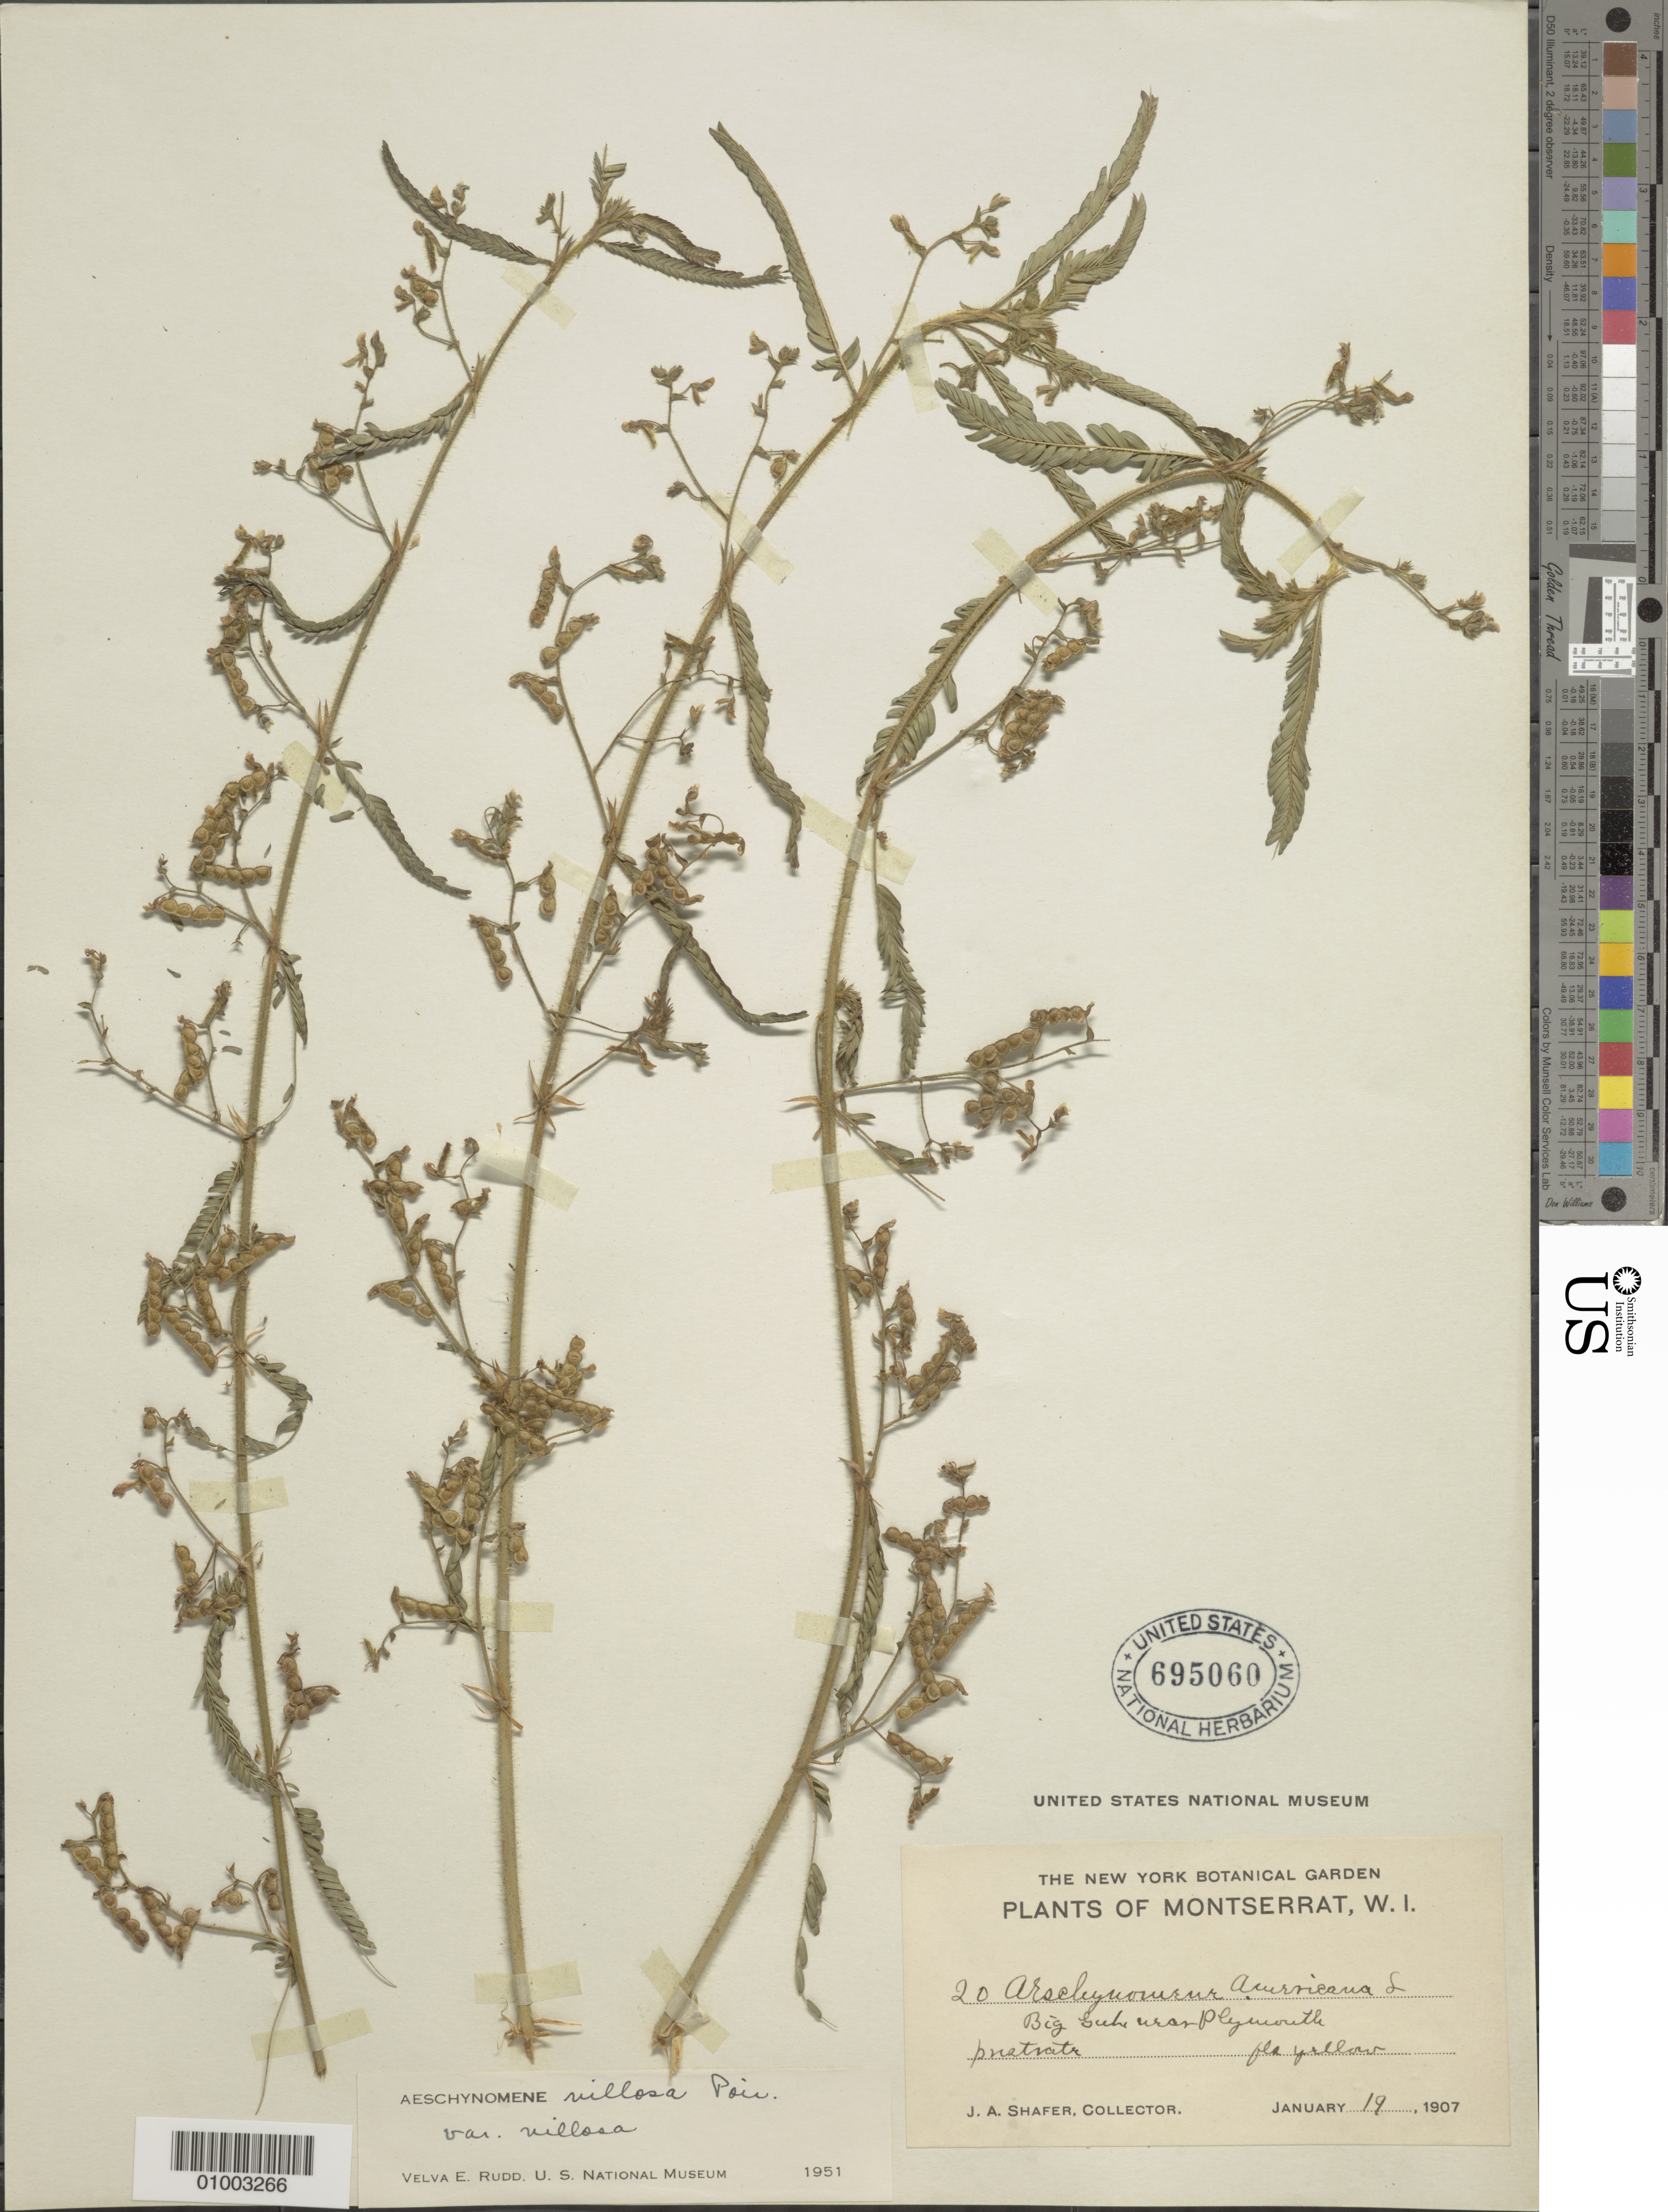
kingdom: Plantae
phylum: Tracheophyta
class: Magnoliopsida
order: Fabales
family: Fabaceae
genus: Aeschynomene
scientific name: Aeschynomene villosa var. villosa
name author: Poir.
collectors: J. A. Shafer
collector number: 20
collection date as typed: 19 Jan 1907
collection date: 1907-01-19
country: Montserrat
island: Montserrat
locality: Near Plymouth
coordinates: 0 N, 0 E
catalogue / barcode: US 695060